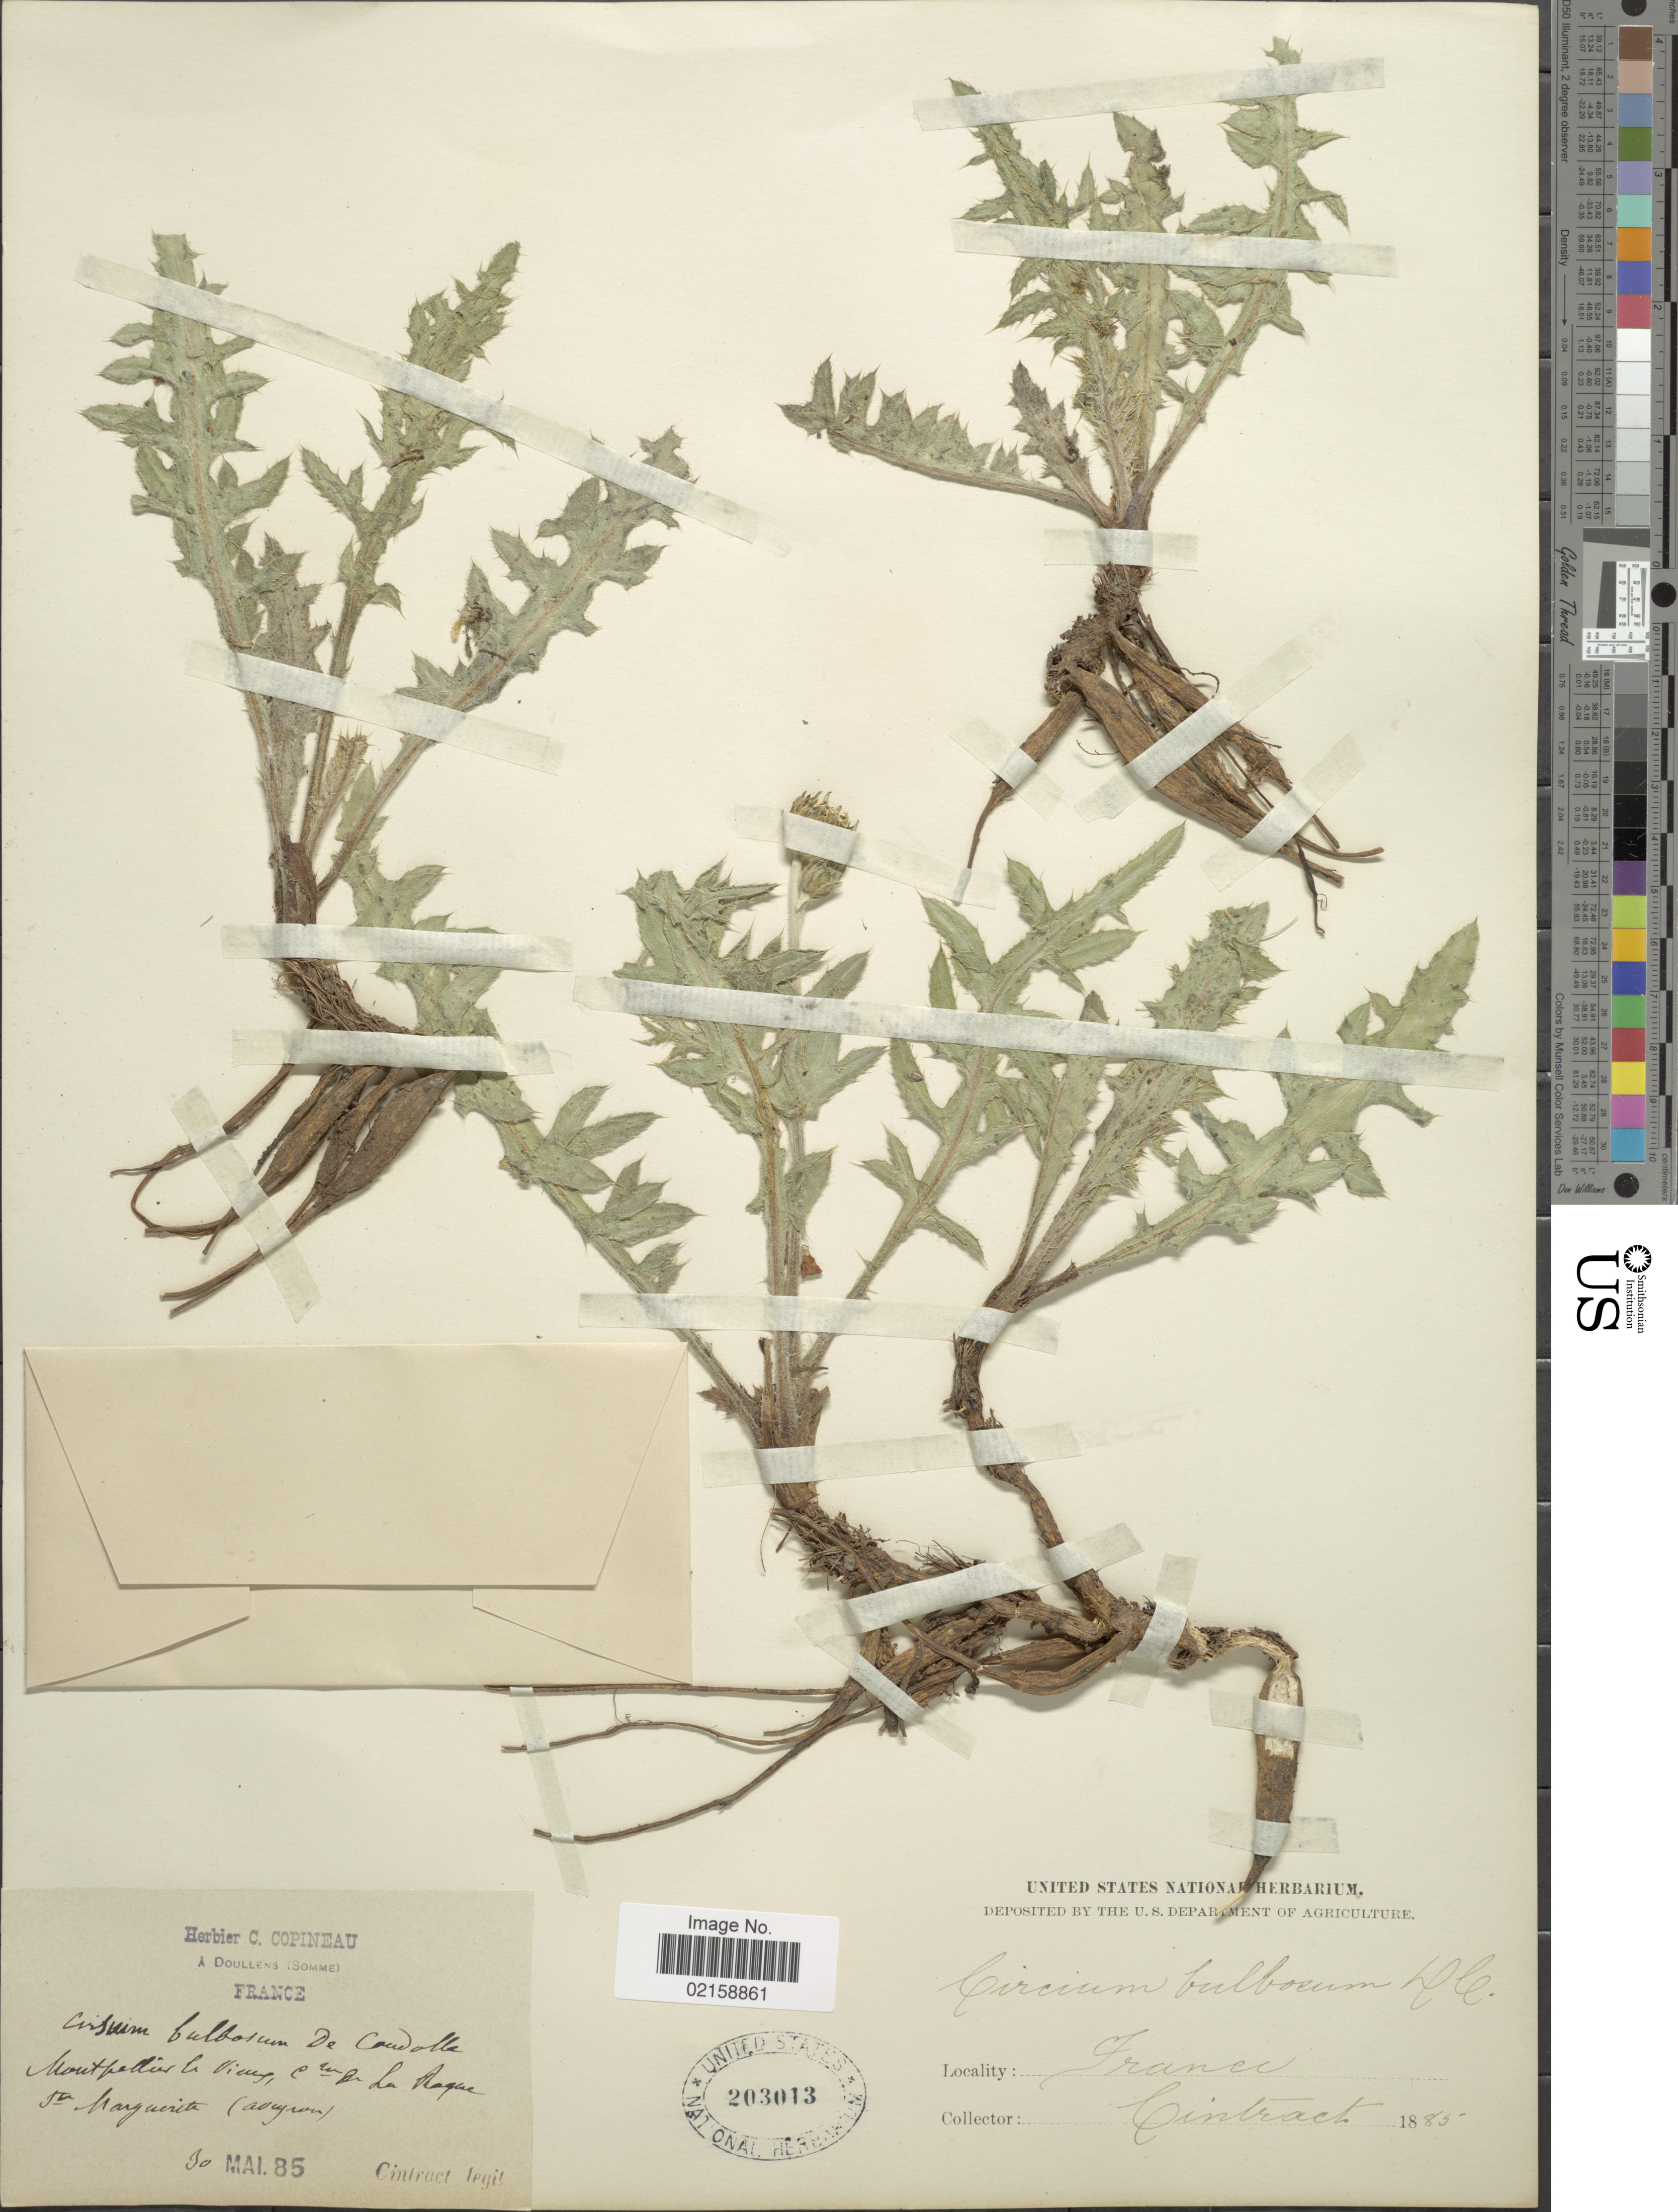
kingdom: Plantae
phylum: Tracheophyta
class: Magnoliopsida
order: Asterales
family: Asteraceae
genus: Cirsium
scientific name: Cirsium tuberosum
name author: (L.) All.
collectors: Cintract, --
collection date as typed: Transcribed d/m/y: 30/5/85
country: France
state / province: Occitanie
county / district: Aveyron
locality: Montpellier le Vieux, c. en du La Aaque, Sta. Marguerite, Aveyron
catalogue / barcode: US 203013